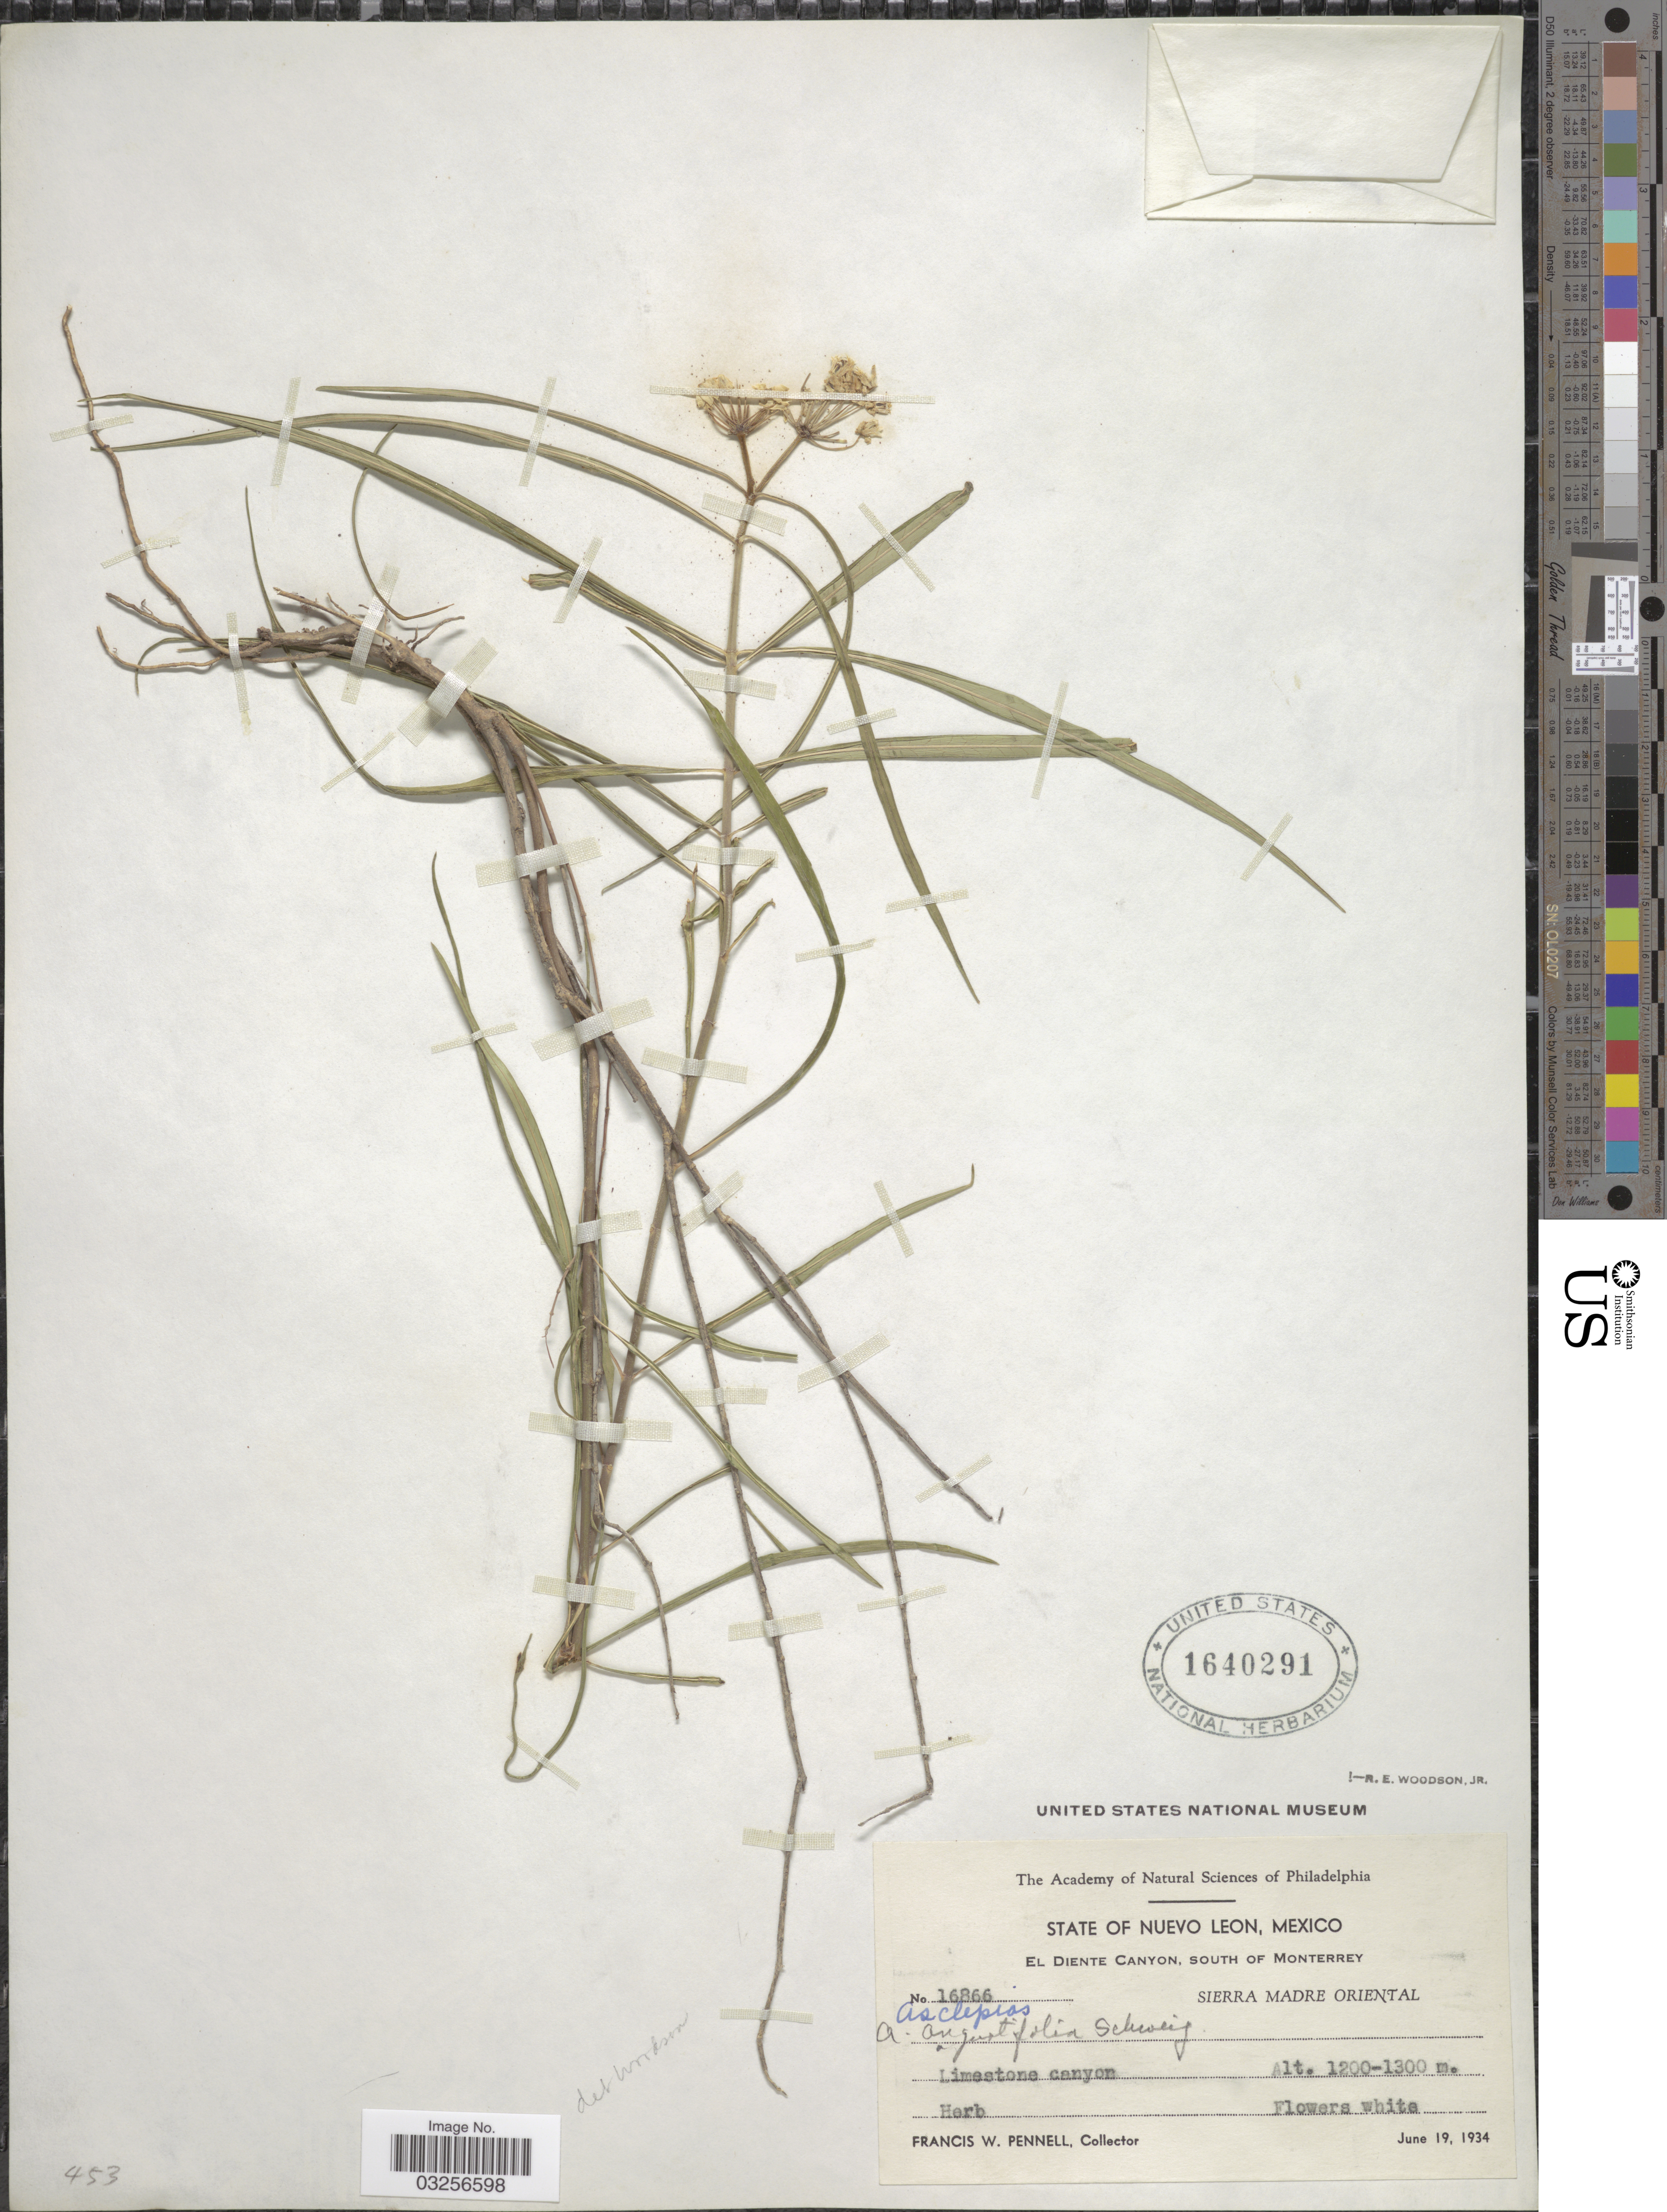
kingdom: Plantae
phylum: Tracheophyta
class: Magnoliopsida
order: Gentianales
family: Apocynaceae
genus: Asclepias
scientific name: Asclepias angustifolia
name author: Schweigg.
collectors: F. W. Pennell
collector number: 16866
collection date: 1934-06-19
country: Mexico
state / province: Nuevo León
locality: El Diente Canyon, South of Monterrey, Sierra Madre Oriental.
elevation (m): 1200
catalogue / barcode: US 1640291